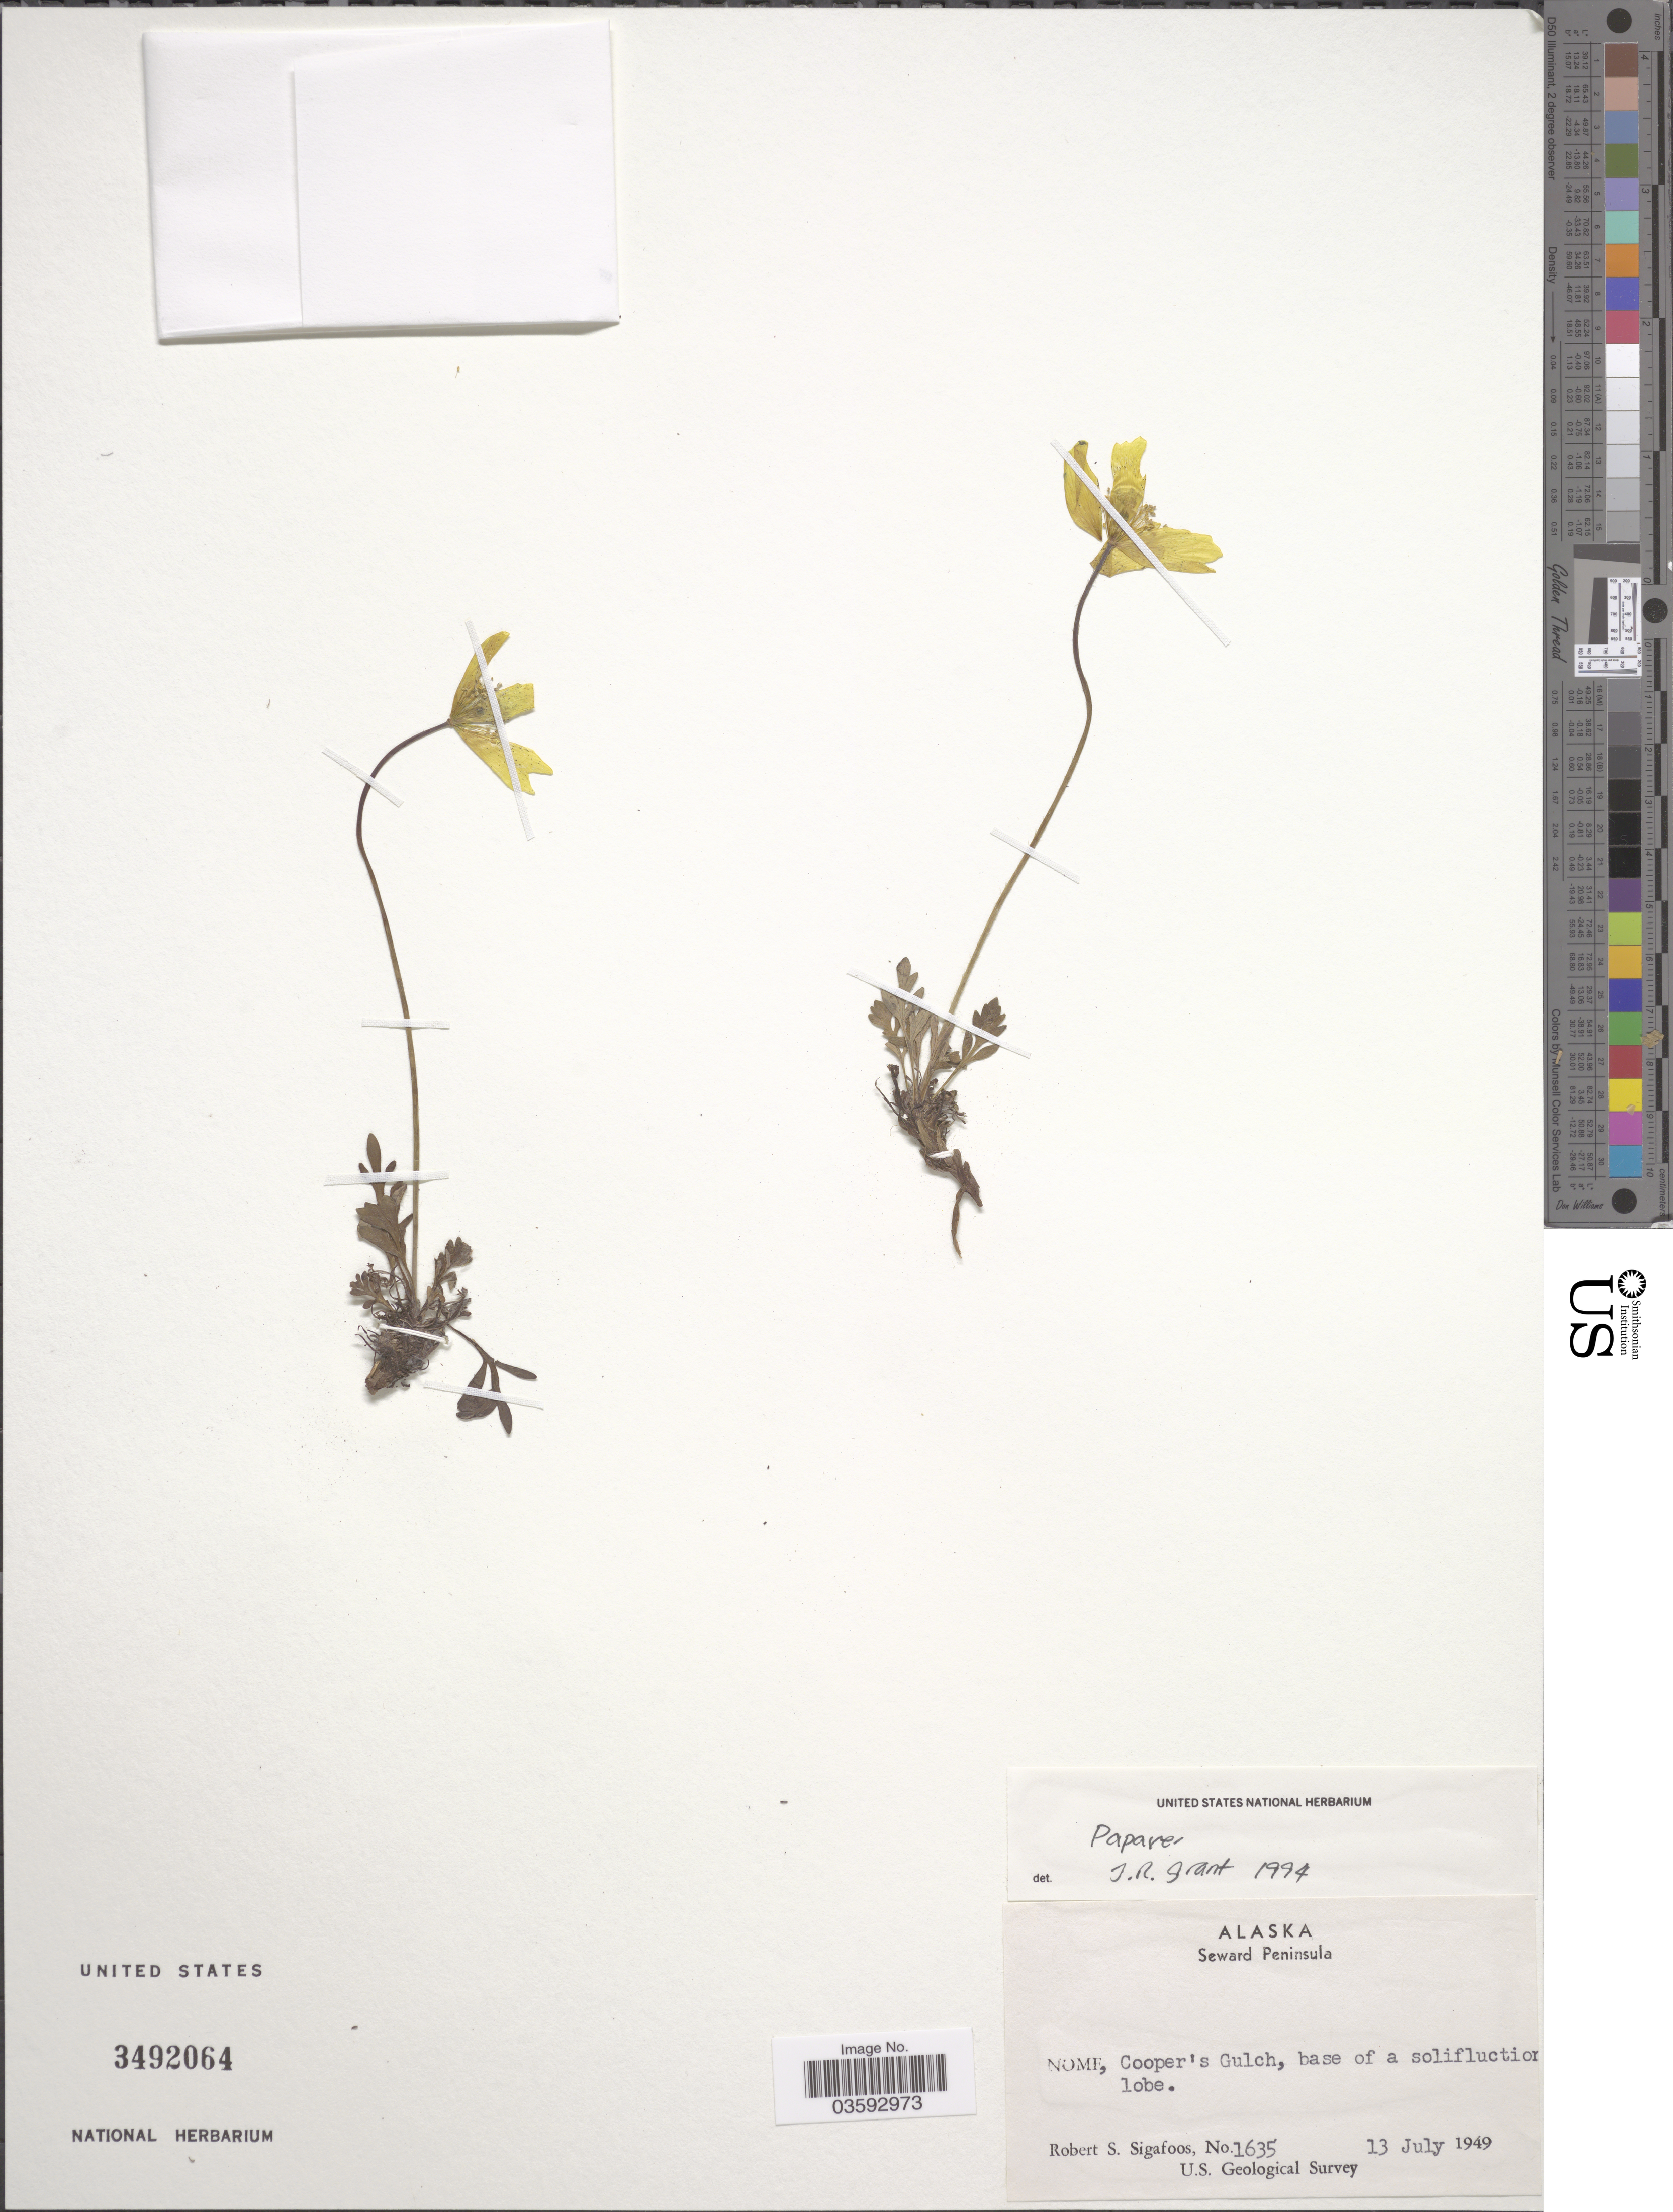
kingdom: Plantae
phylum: Tracheophyta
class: Magnoliopsida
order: Ranunculales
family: Papaveraceae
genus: Papaver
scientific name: Papaver sp.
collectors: R. Sigafoos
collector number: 1635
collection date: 1949-07-13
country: United States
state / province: Alaska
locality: Seward Peninsula. Nome, Cooper's Gulch, base of a solifluction lobe [unsure placement]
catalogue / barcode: US 3492064